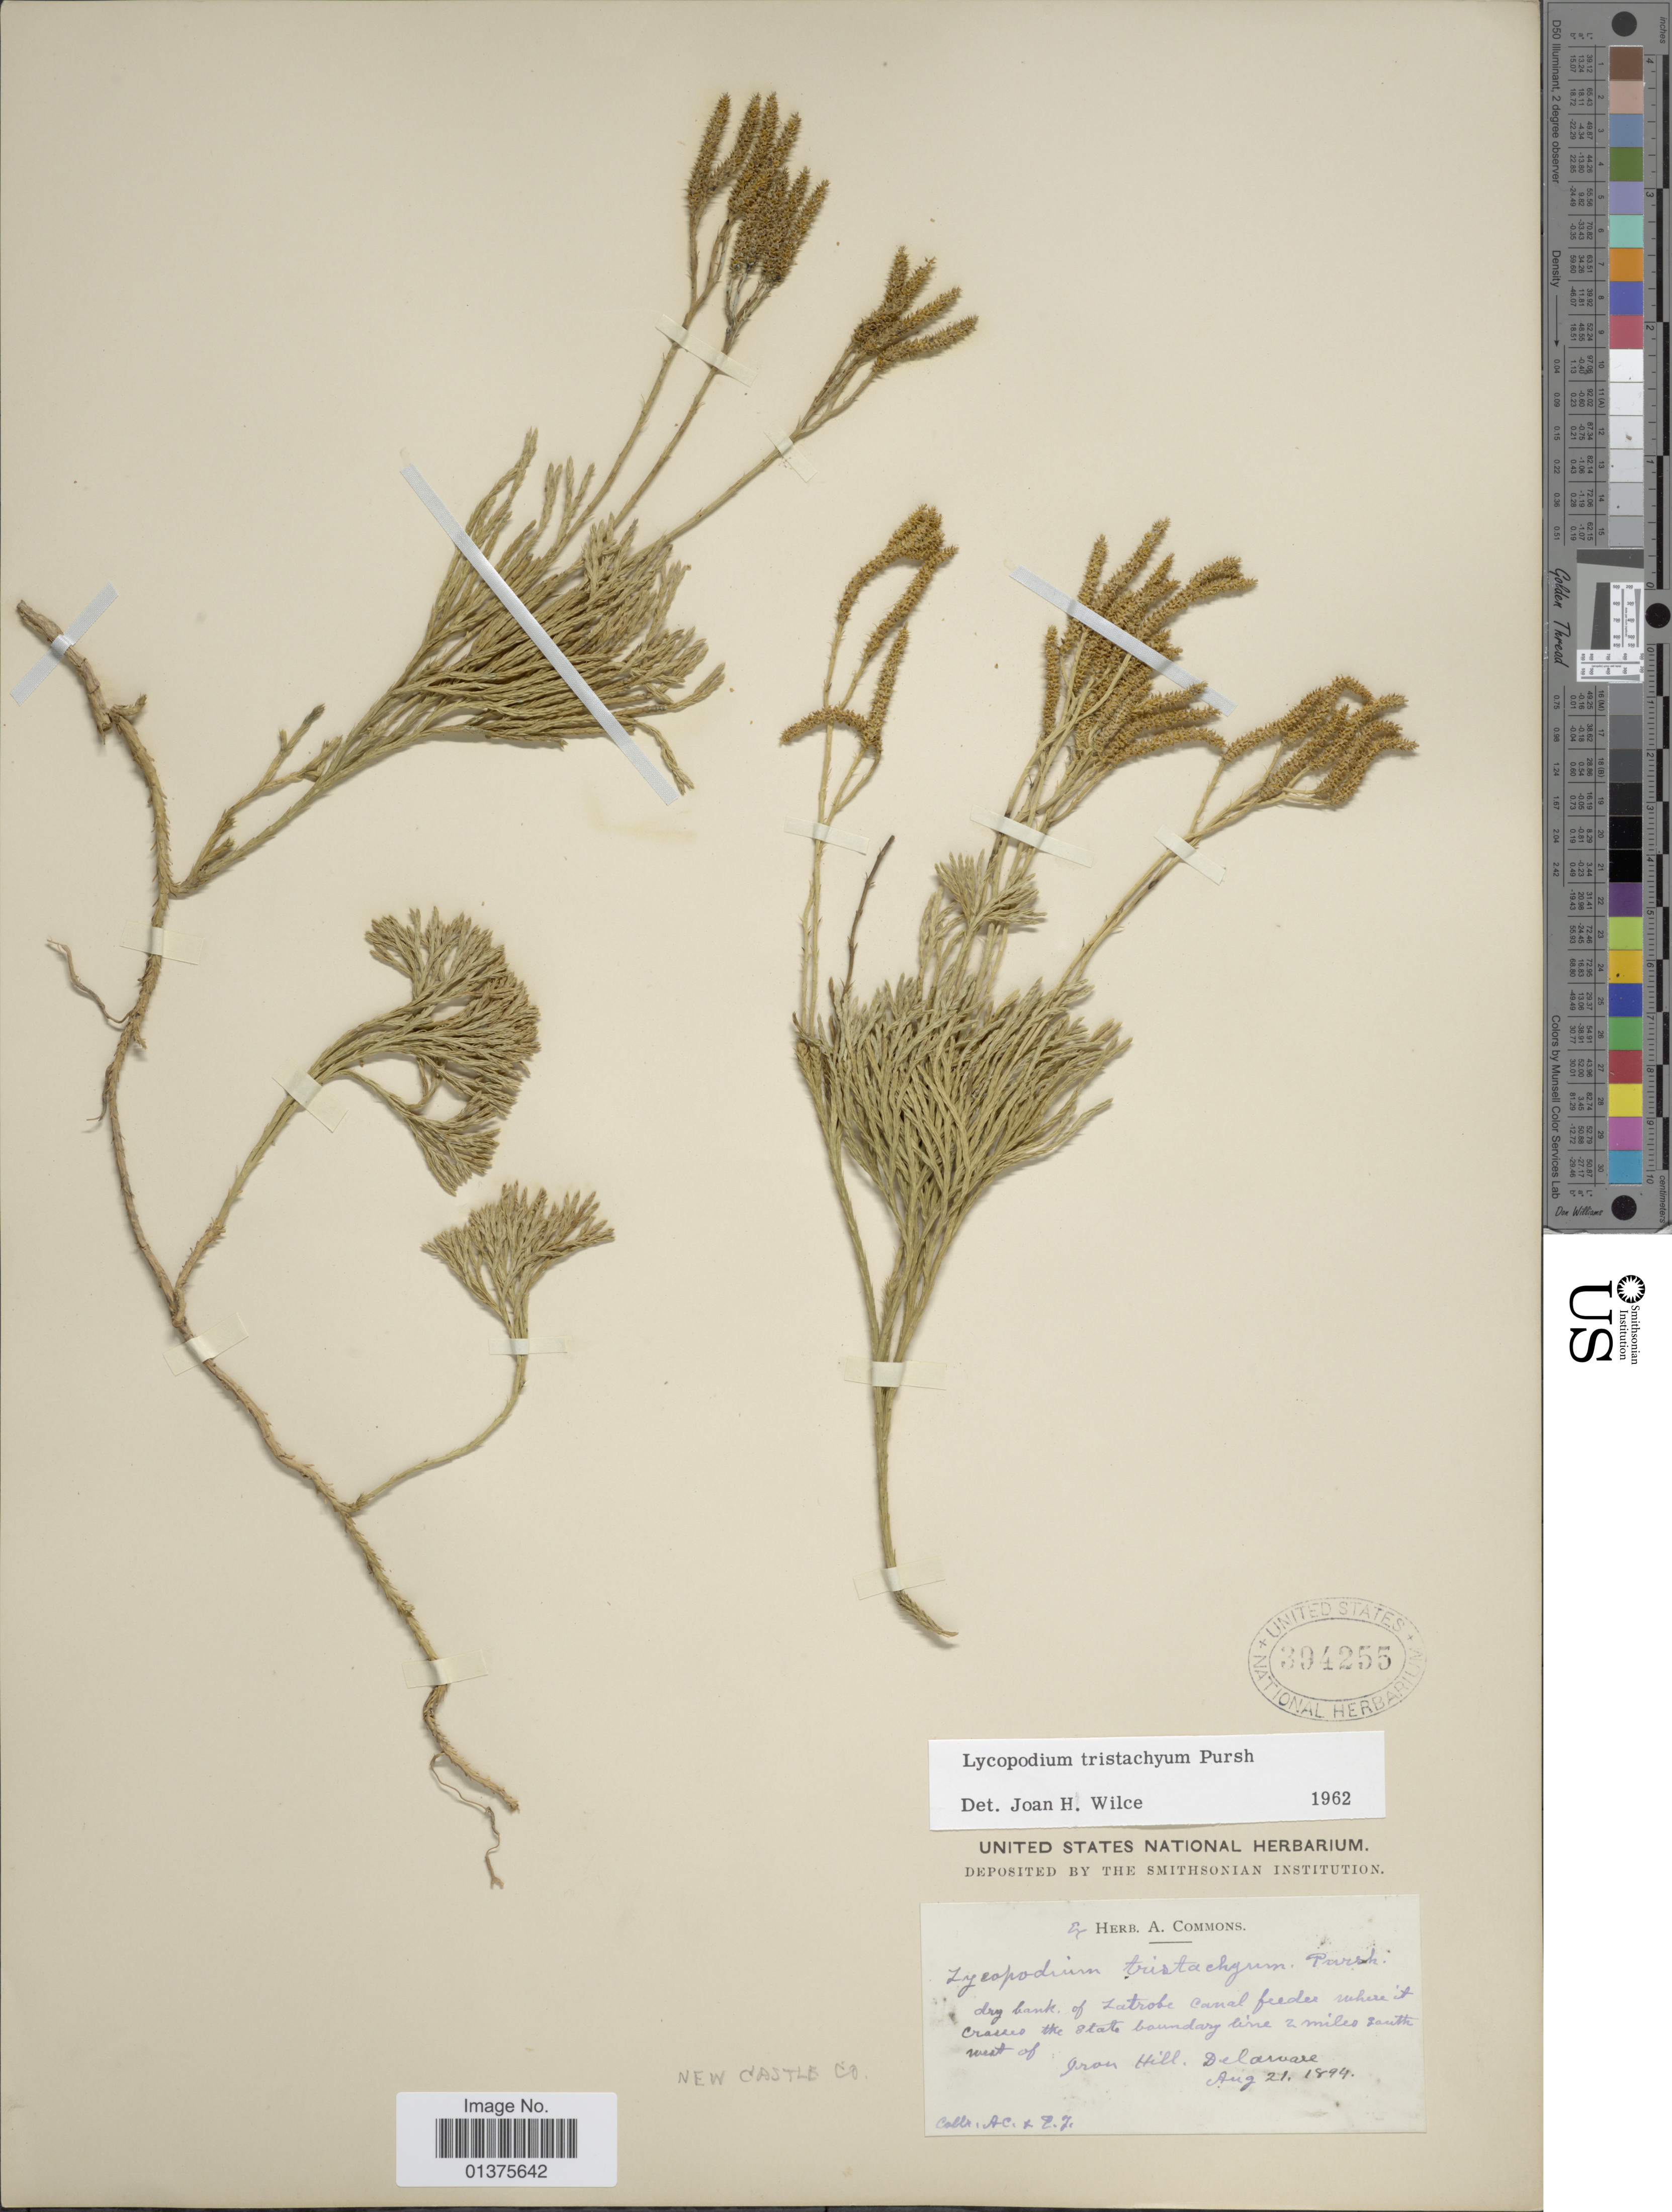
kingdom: Plantae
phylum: Tracheophyta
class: Lycopodiopsida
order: Lycopodiales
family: Lycopodiaceae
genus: Diphasiastrum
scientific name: Diphasiastrum tristachyum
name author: (Pursh) Holub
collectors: A. Commons & E. J.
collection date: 1894-08-21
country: United States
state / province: Delaware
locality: Dry bank of Latrobe Canal feeder where it crosses the state boundary line 2 miles southh west of Iron Hill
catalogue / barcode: US 394255